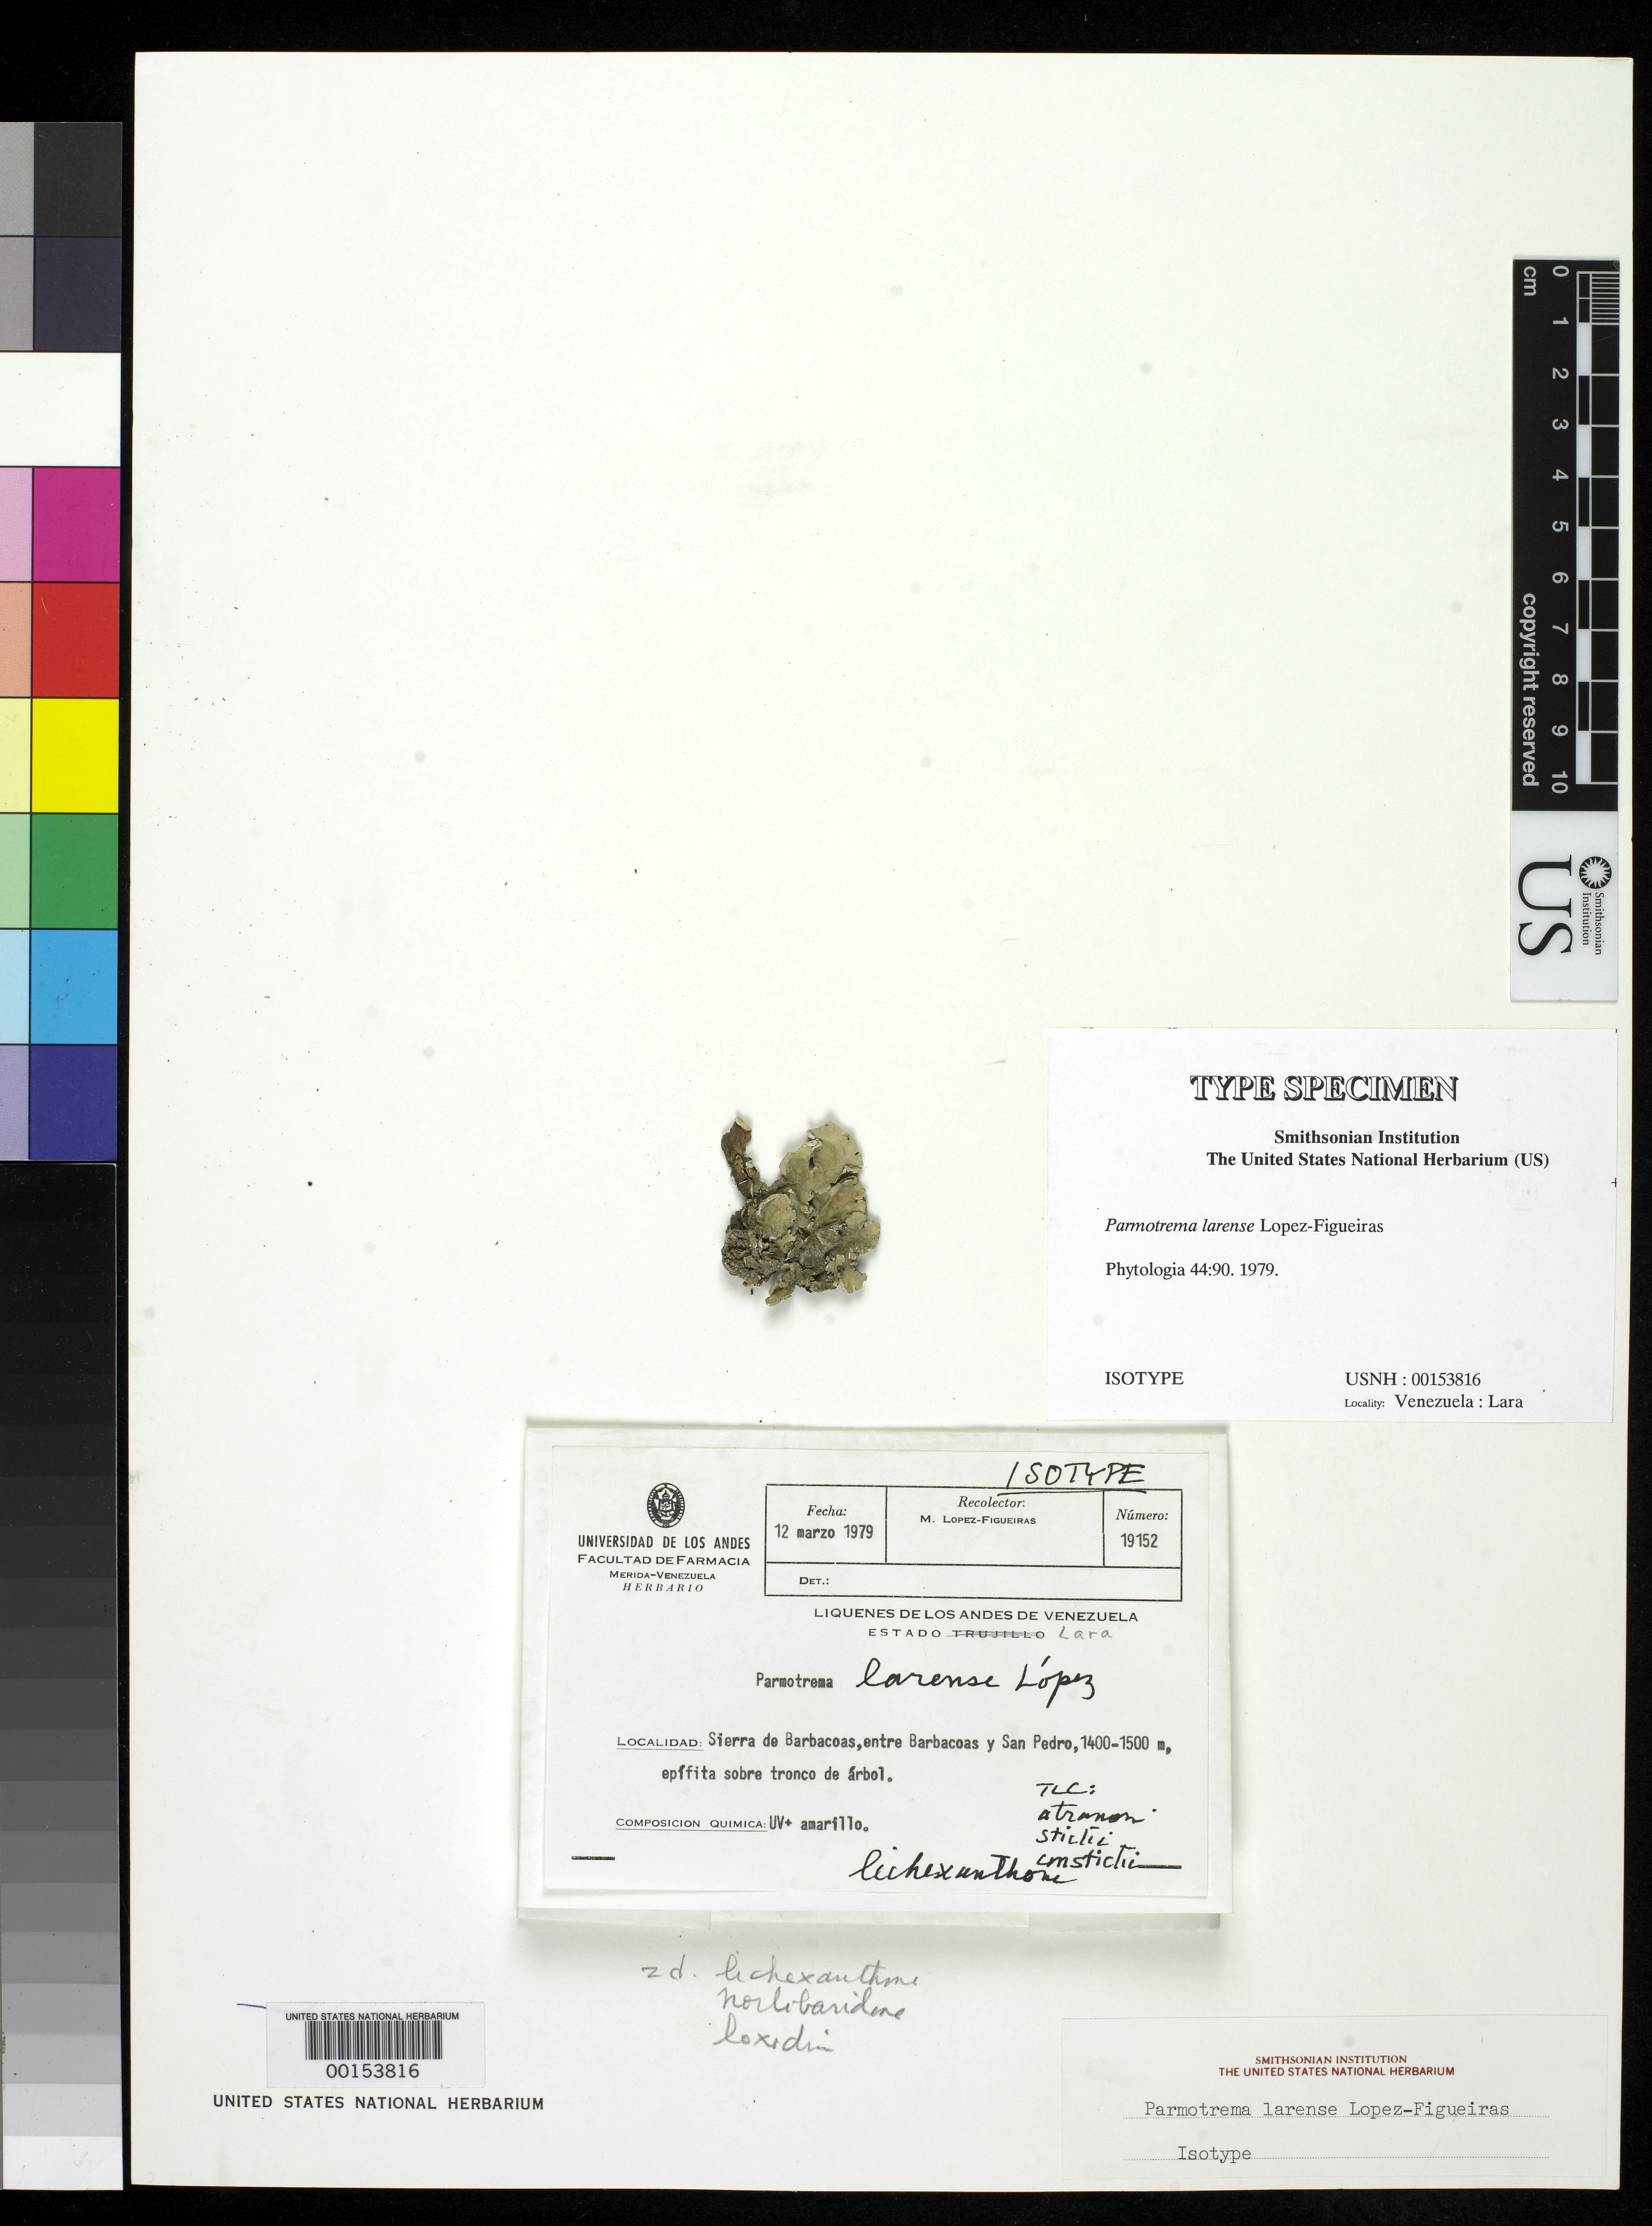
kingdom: Fungi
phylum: Ascomycota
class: Lecanoromycetes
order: Lecanorales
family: Parmeliaceae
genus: Parmotrema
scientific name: Parmotrema larense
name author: López Fig.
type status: Isotype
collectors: M. López Figueiras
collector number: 19152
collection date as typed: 12 Mar 1979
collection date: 1979-03-12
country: Venezuela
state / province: Lara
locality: Sierra de Barbacoas, between Barbacoas and San Pedro.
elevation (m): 1400